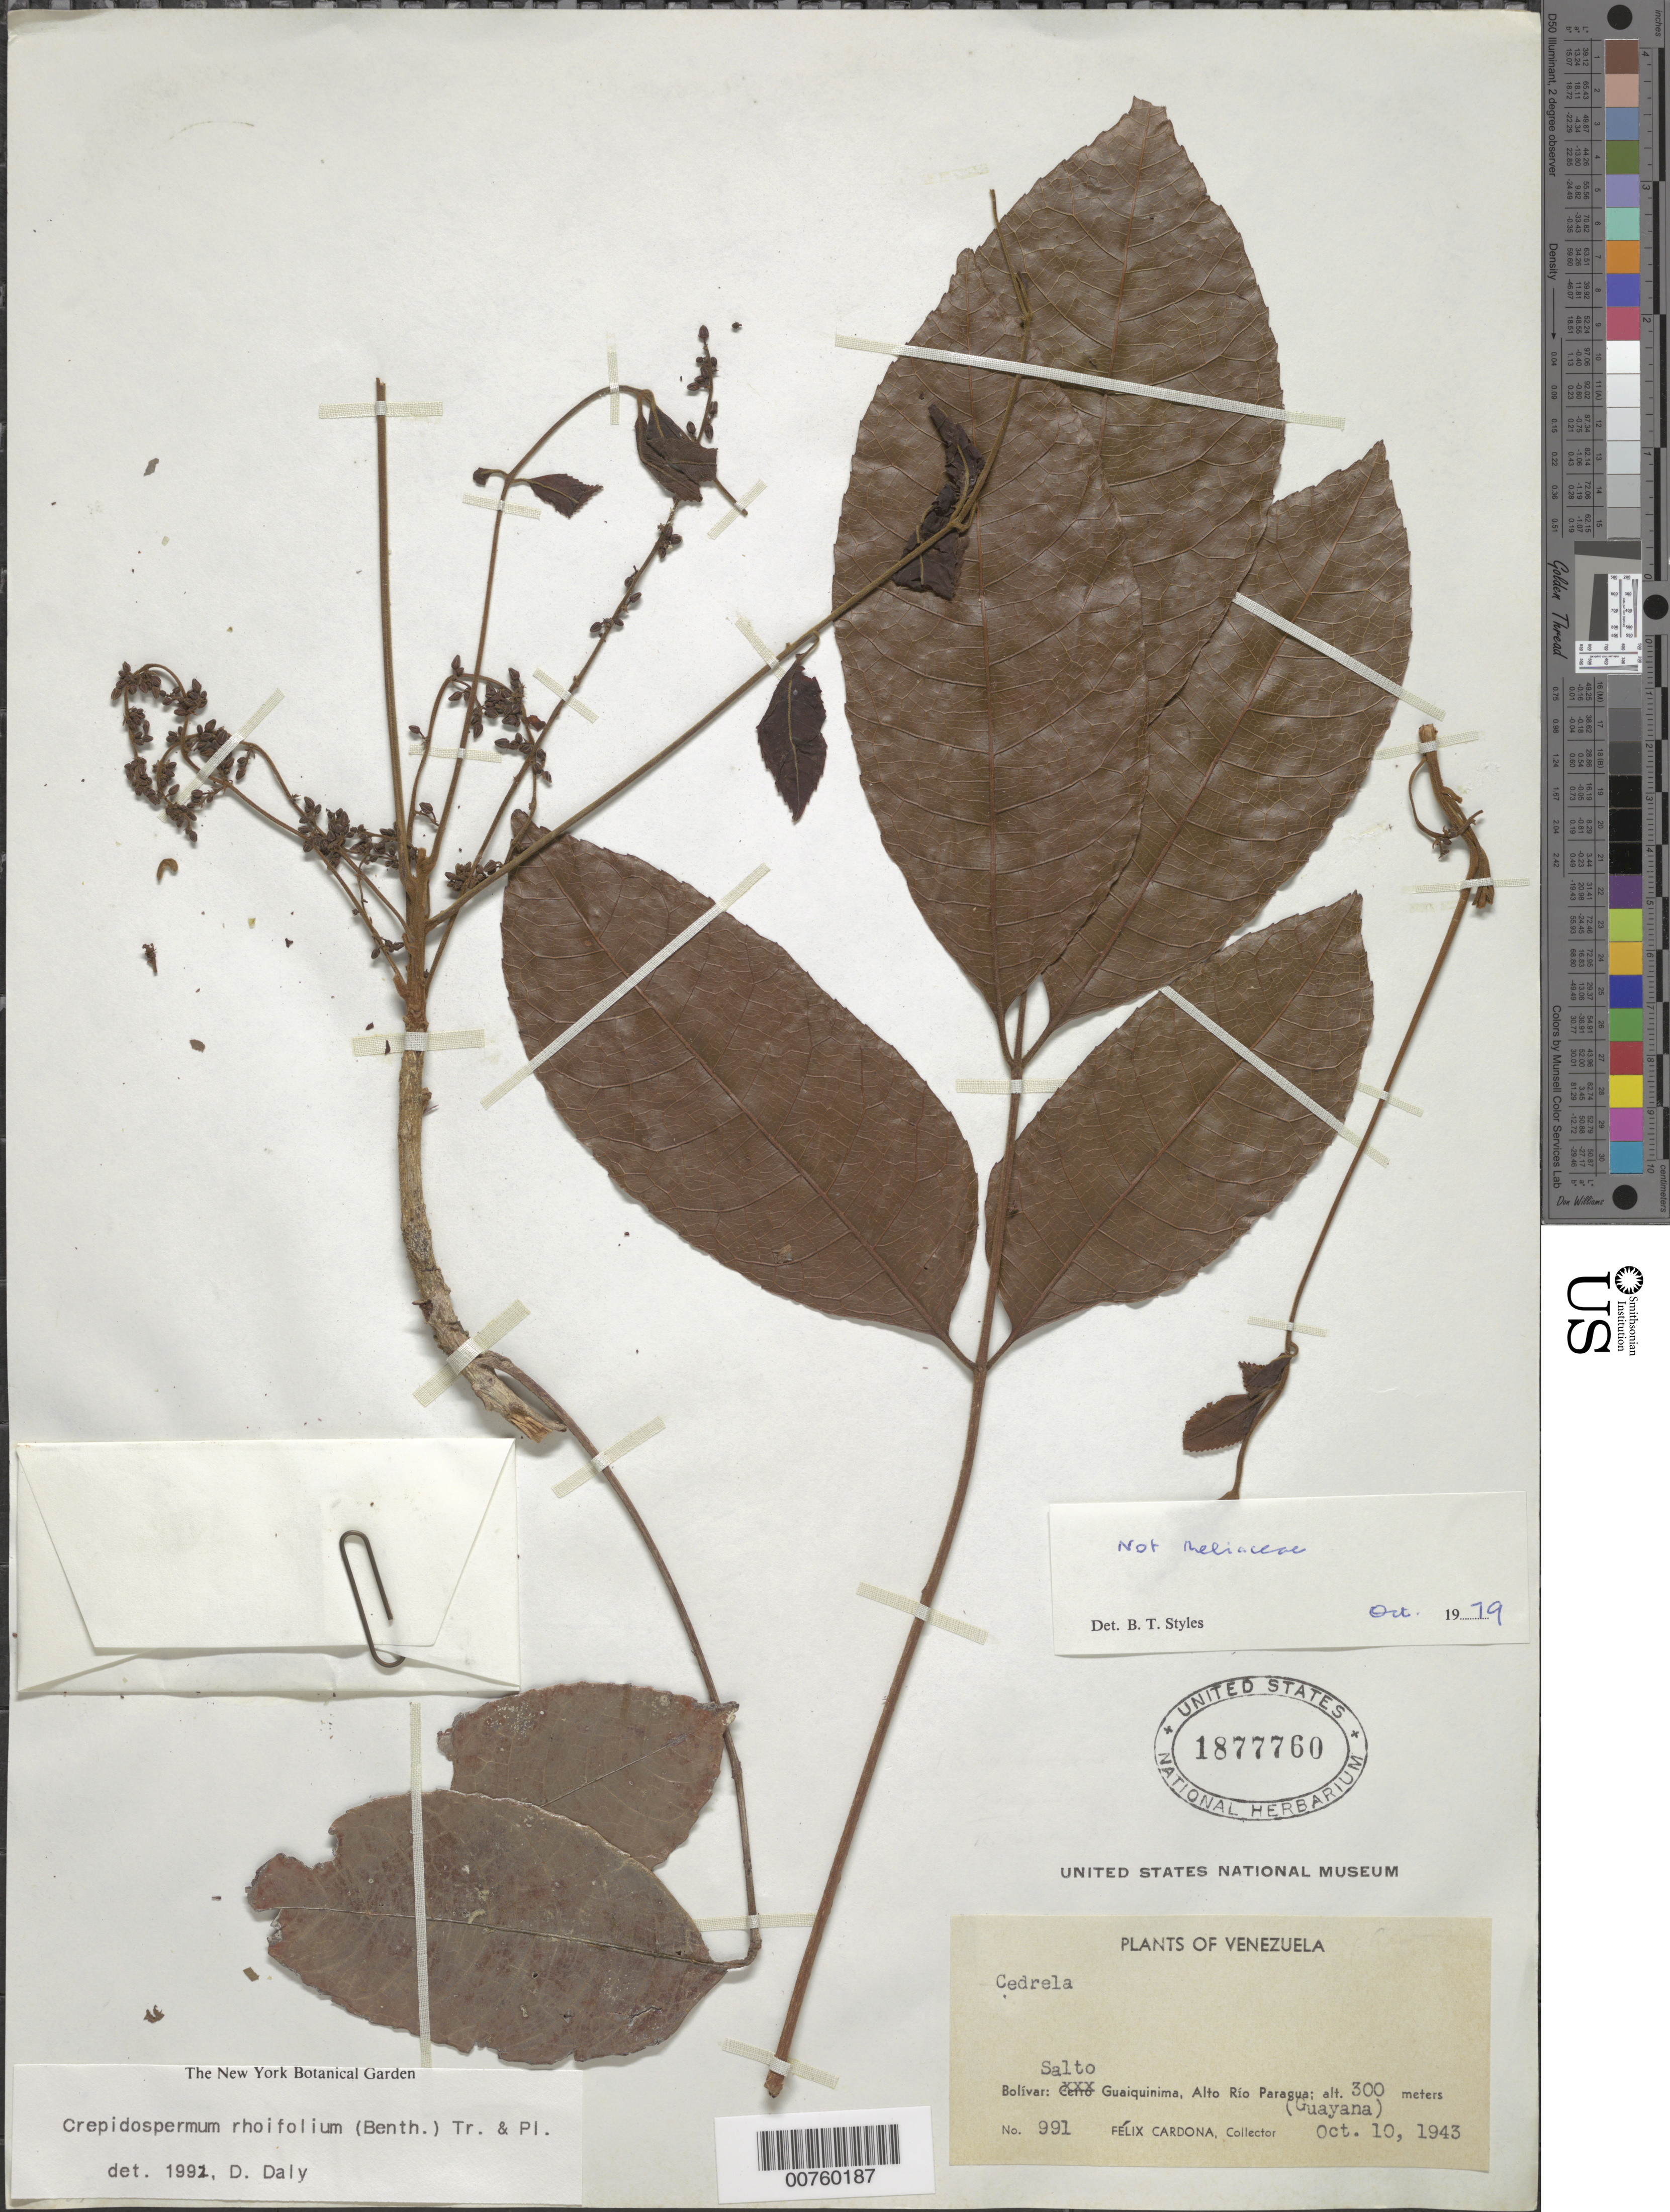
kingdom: Plantae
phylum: Tracheophyta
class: Magnoliopsida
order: Sapindales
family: Burseraceae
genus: Protium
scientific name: Protium rhoifolium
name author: (Benth.) Byng & Christenh.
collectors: F. Cardona Puig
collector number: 991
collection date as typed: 10-Oct-43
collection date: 1943-10-10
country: Venezuela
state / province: Bolívar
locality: Alto Río Paragua, Salto Guaiquinima (Guayana)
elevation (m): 300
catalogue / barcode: US 1877760